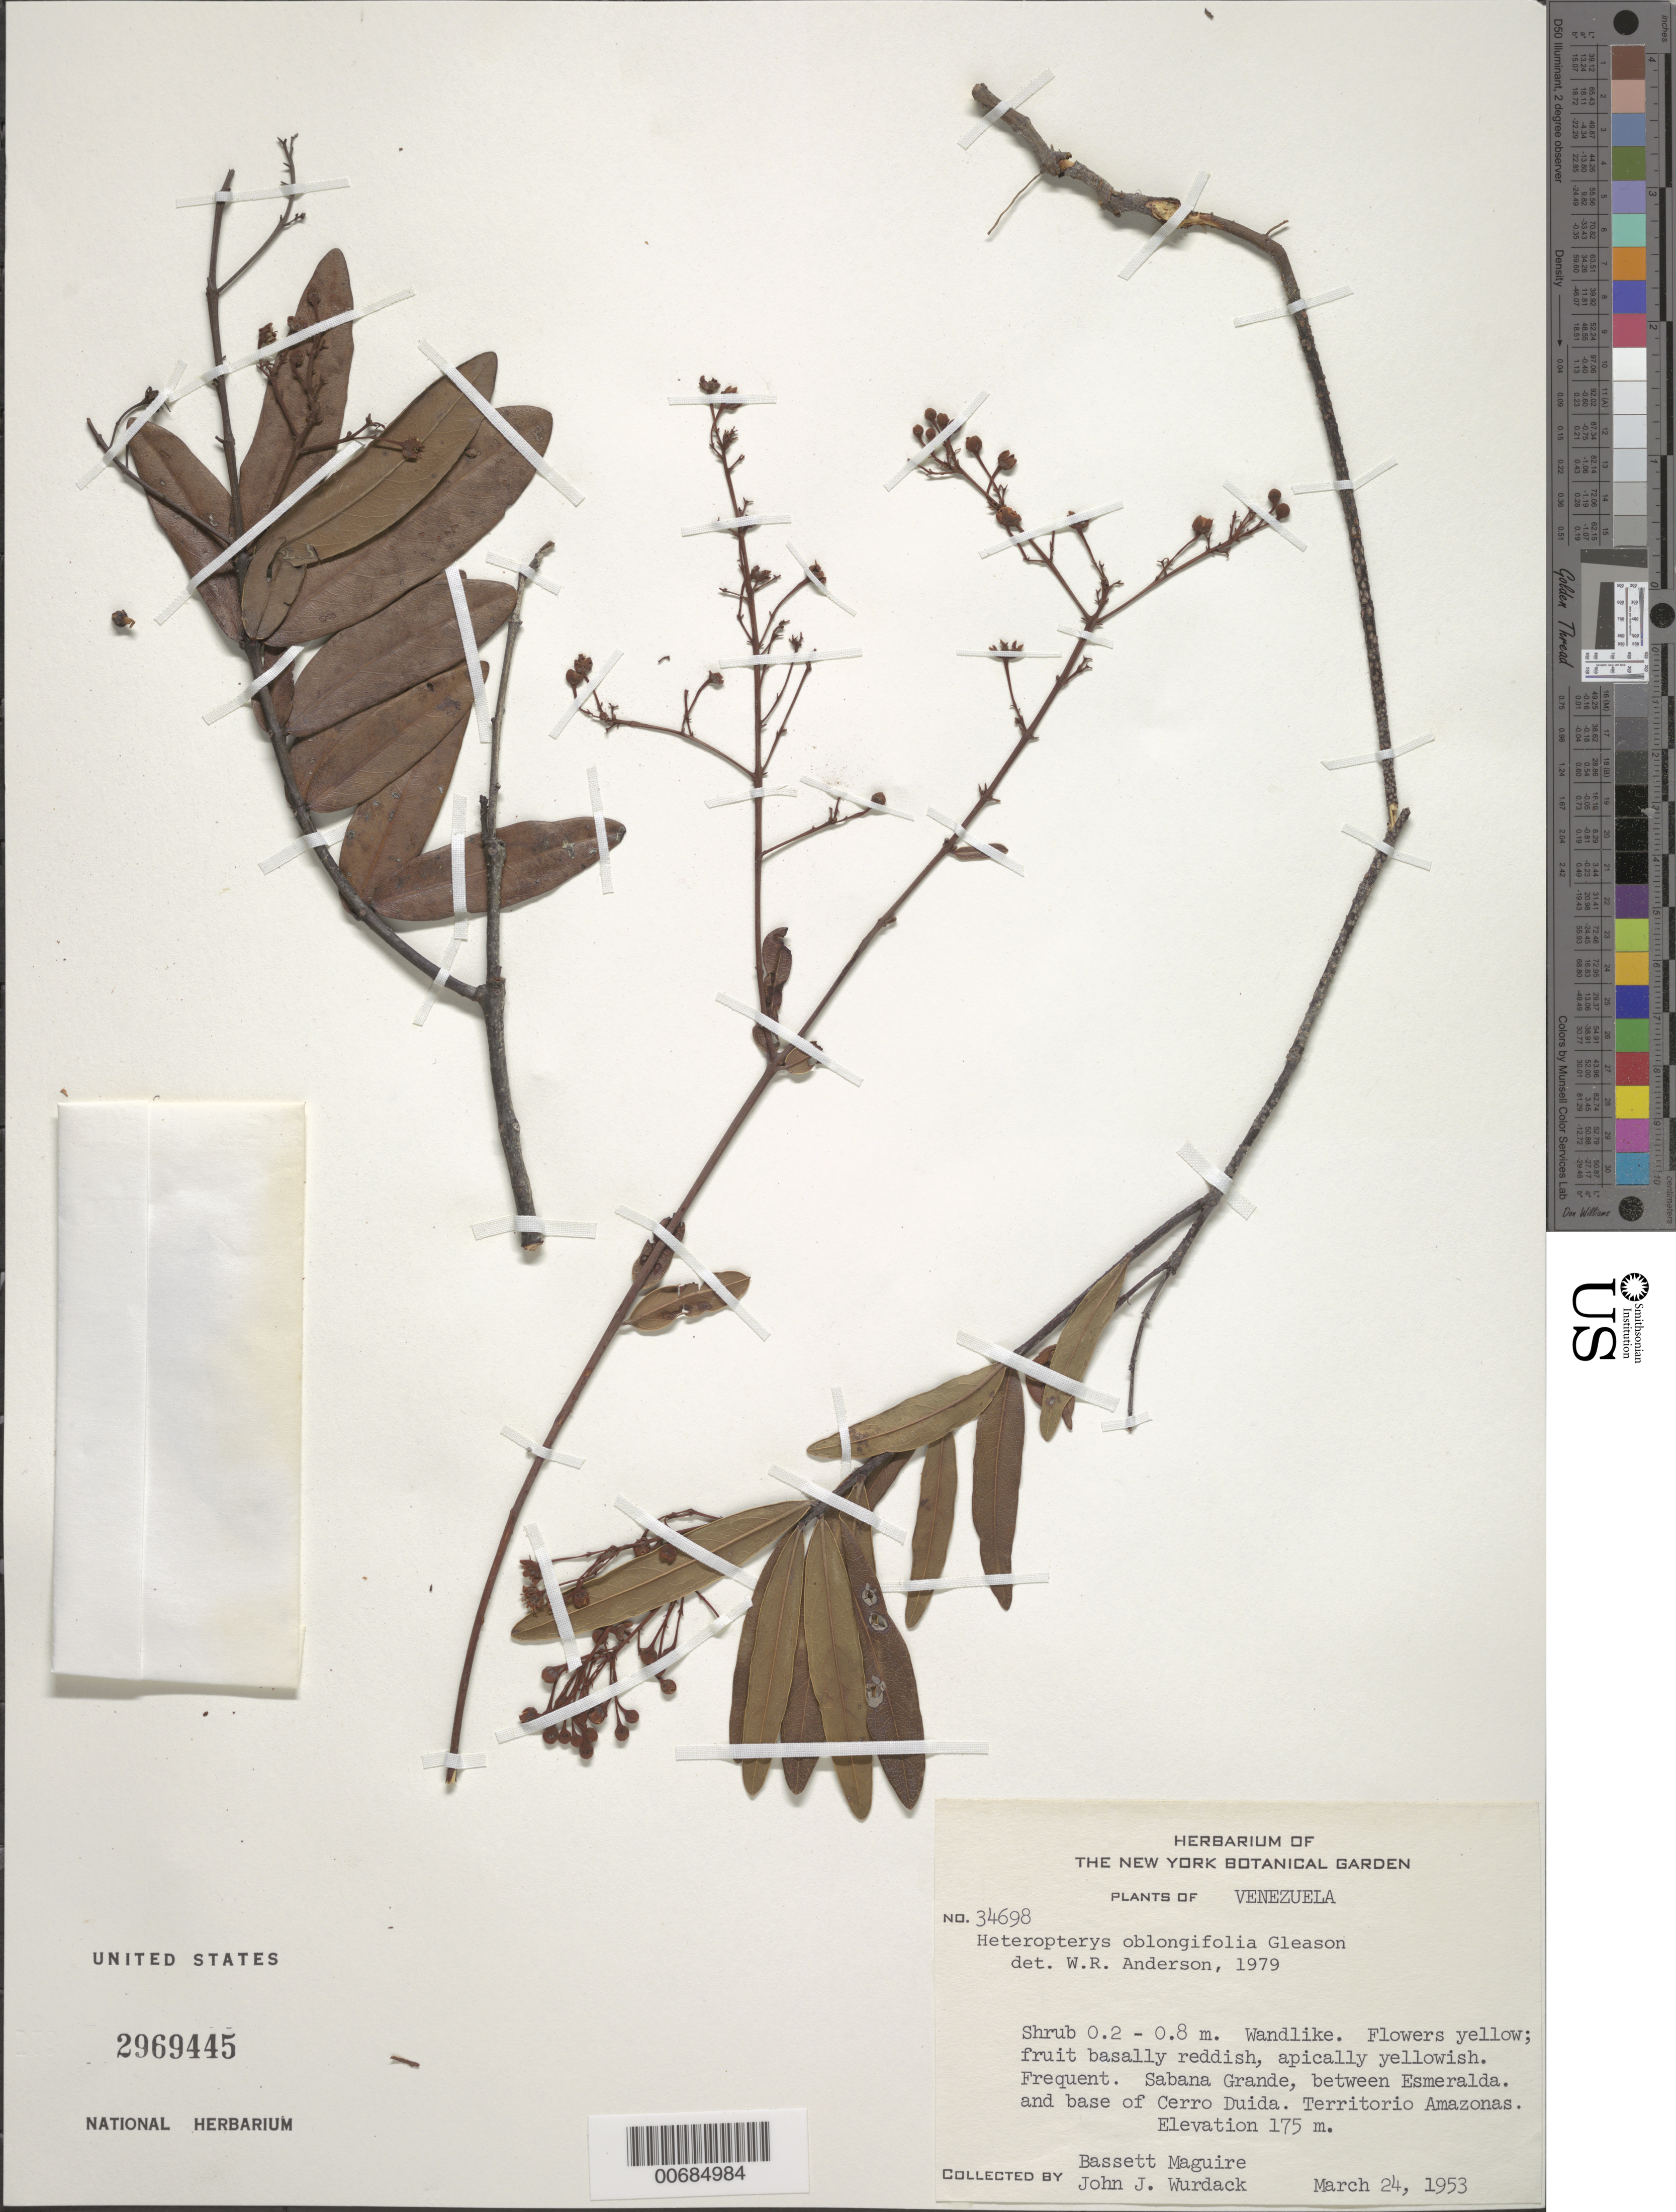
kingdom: Plantae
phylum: Tracheophyta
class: Magnoliopsida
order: Malpighiales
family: Malpighiaceae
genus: Heteropterys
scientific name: Heteropterys oblongifolia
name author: Gleason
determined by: Anderson, W. R., (MICH), University of Michigan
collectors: B. Maguire & J. J. Wurdack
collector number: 34698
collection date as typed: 24-Mar-53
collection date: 1953-03-24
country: Venezuela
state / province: Amazonas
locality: Alto Río Orinoco, Sabana Grande, betw. Esmeralda & Cerro Duida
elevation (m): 175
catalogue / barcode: US 2969445